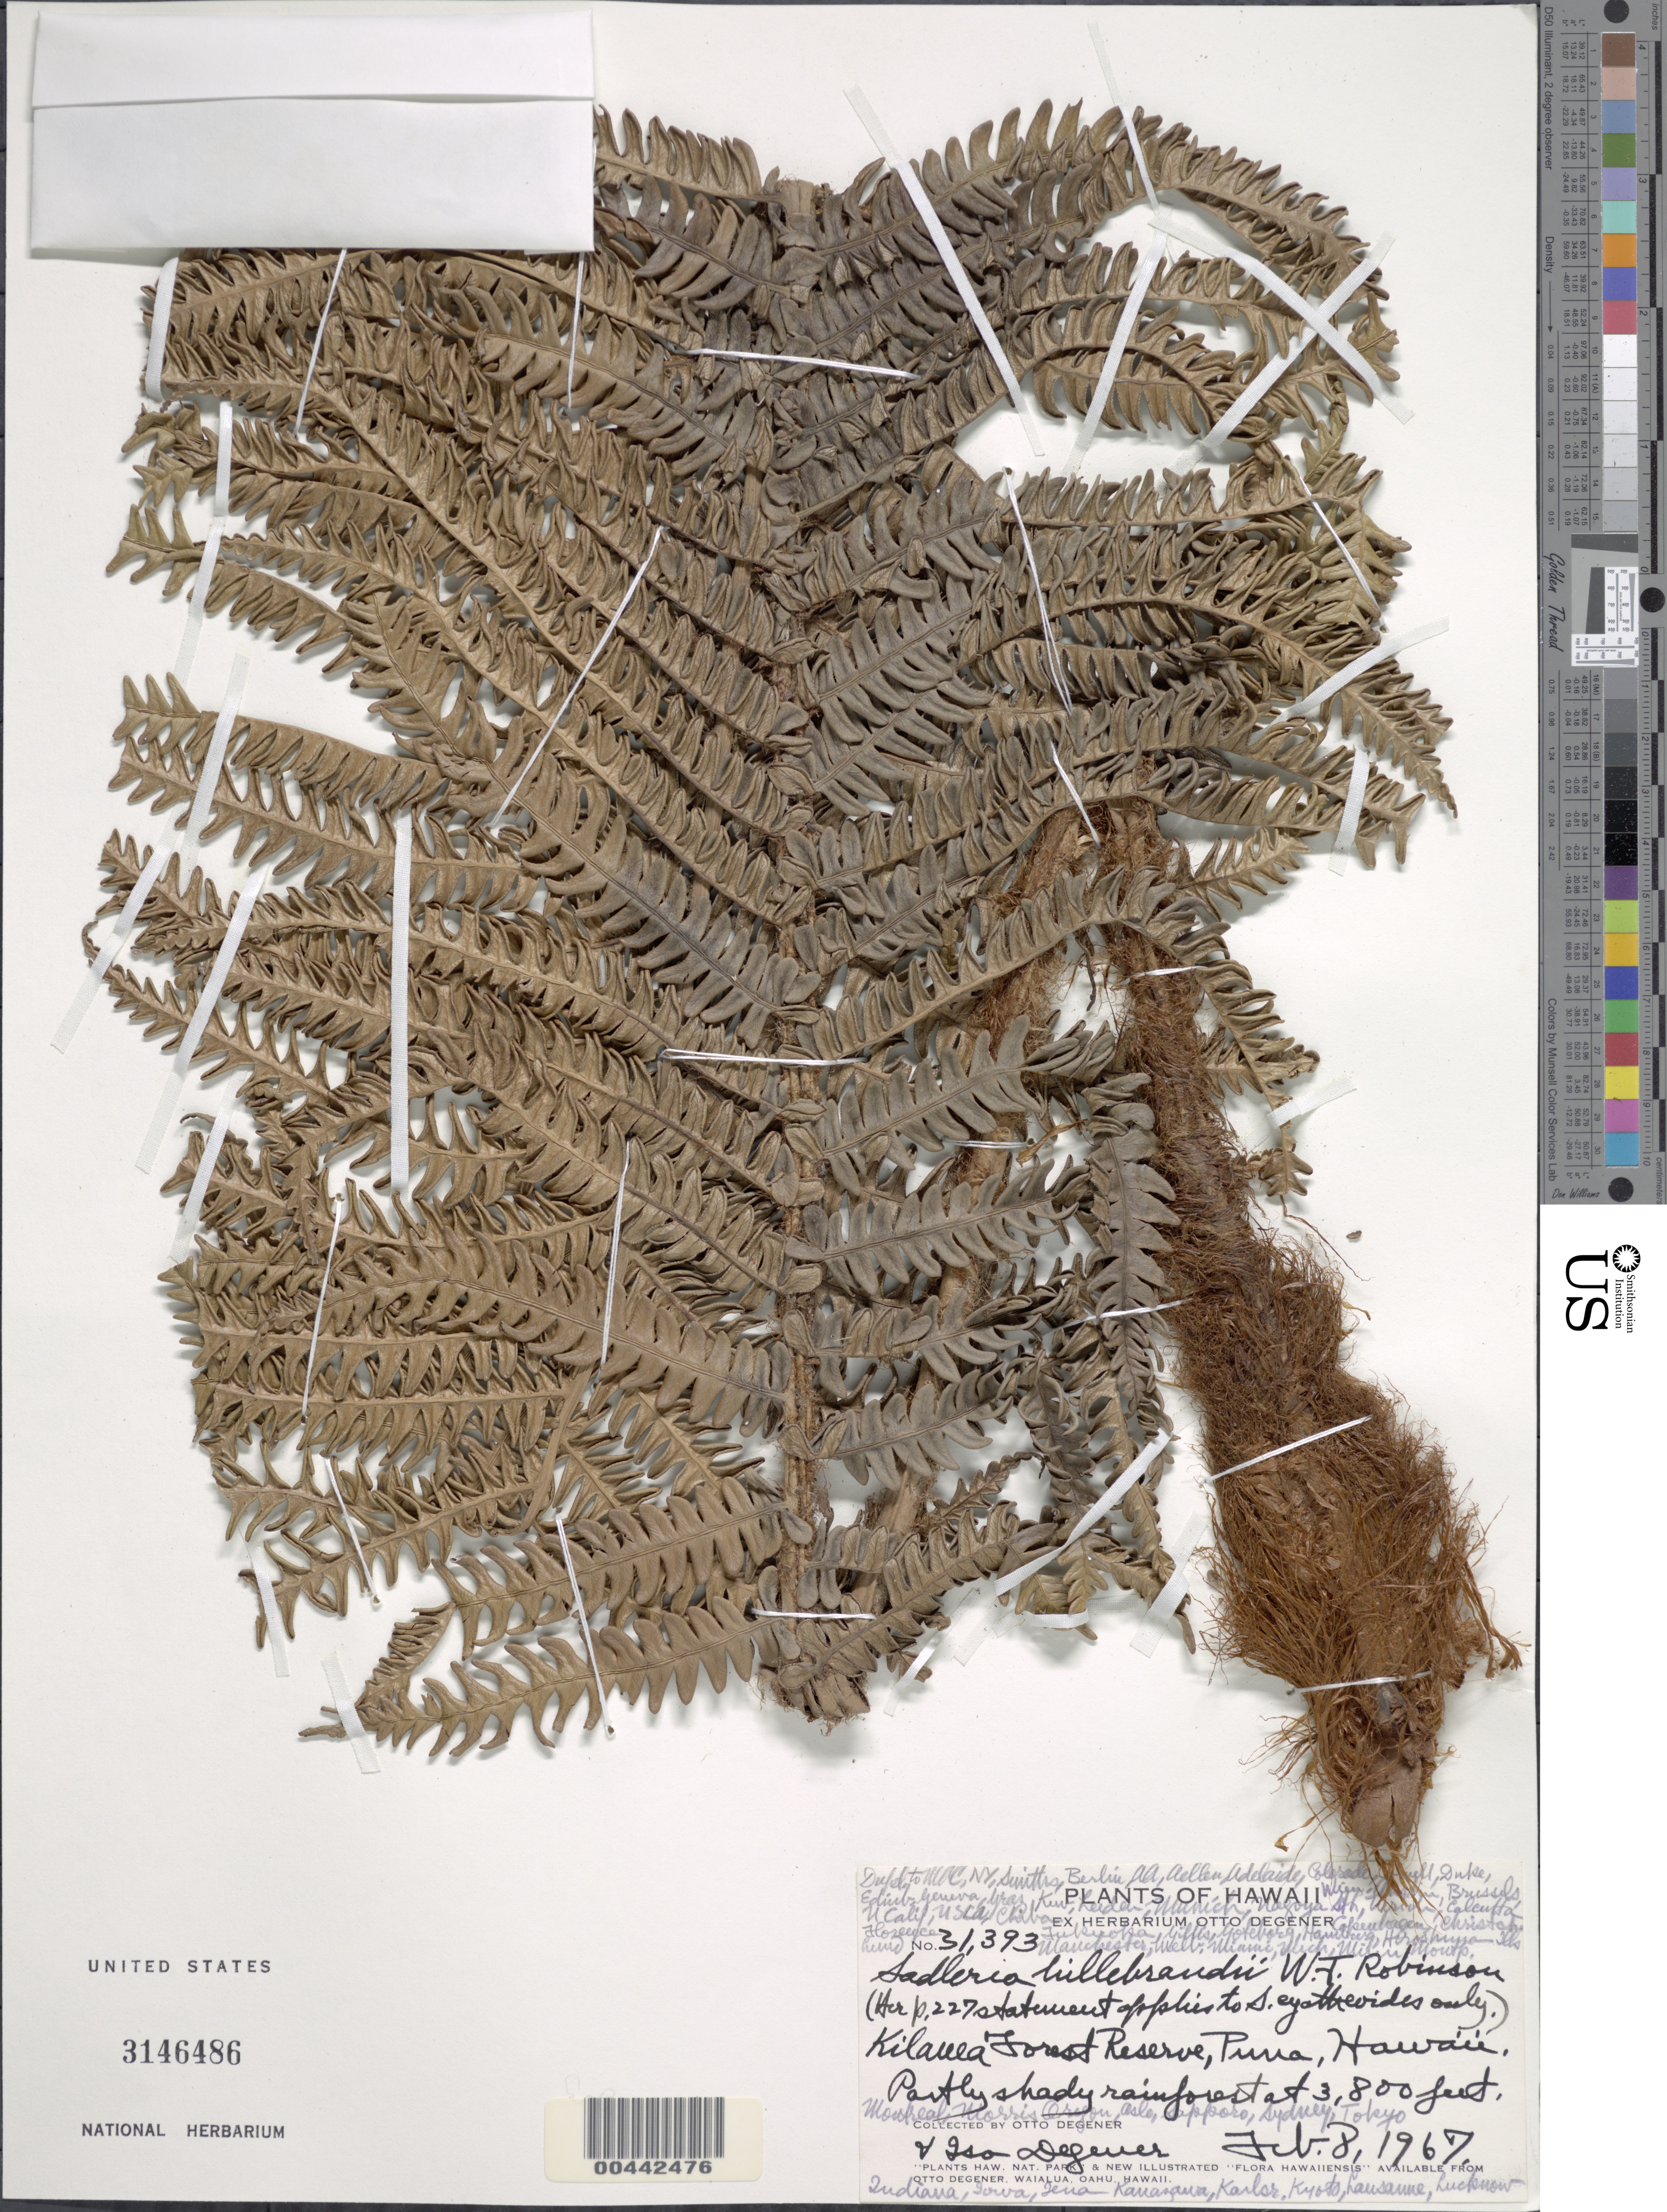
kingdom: Plantae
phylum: Tracheophyta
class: Polypodiopsida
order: Polypodiales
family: Blechnaceae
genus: Sadleria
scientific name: Sadleria pallida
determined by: Wagner, W. L., (BOT), Smithsonian Institution - National Museum of Natural History (UNITED STATES)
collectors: O. Degener & I. Degener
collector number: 31393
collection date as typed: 8 Feb 1967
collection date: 1967-02-08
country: United States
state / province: Hawaii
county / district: Hawaii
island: Hawaii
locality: Kilauea Forest Reserve, Puna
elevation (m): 1158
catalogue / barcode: US 3146486